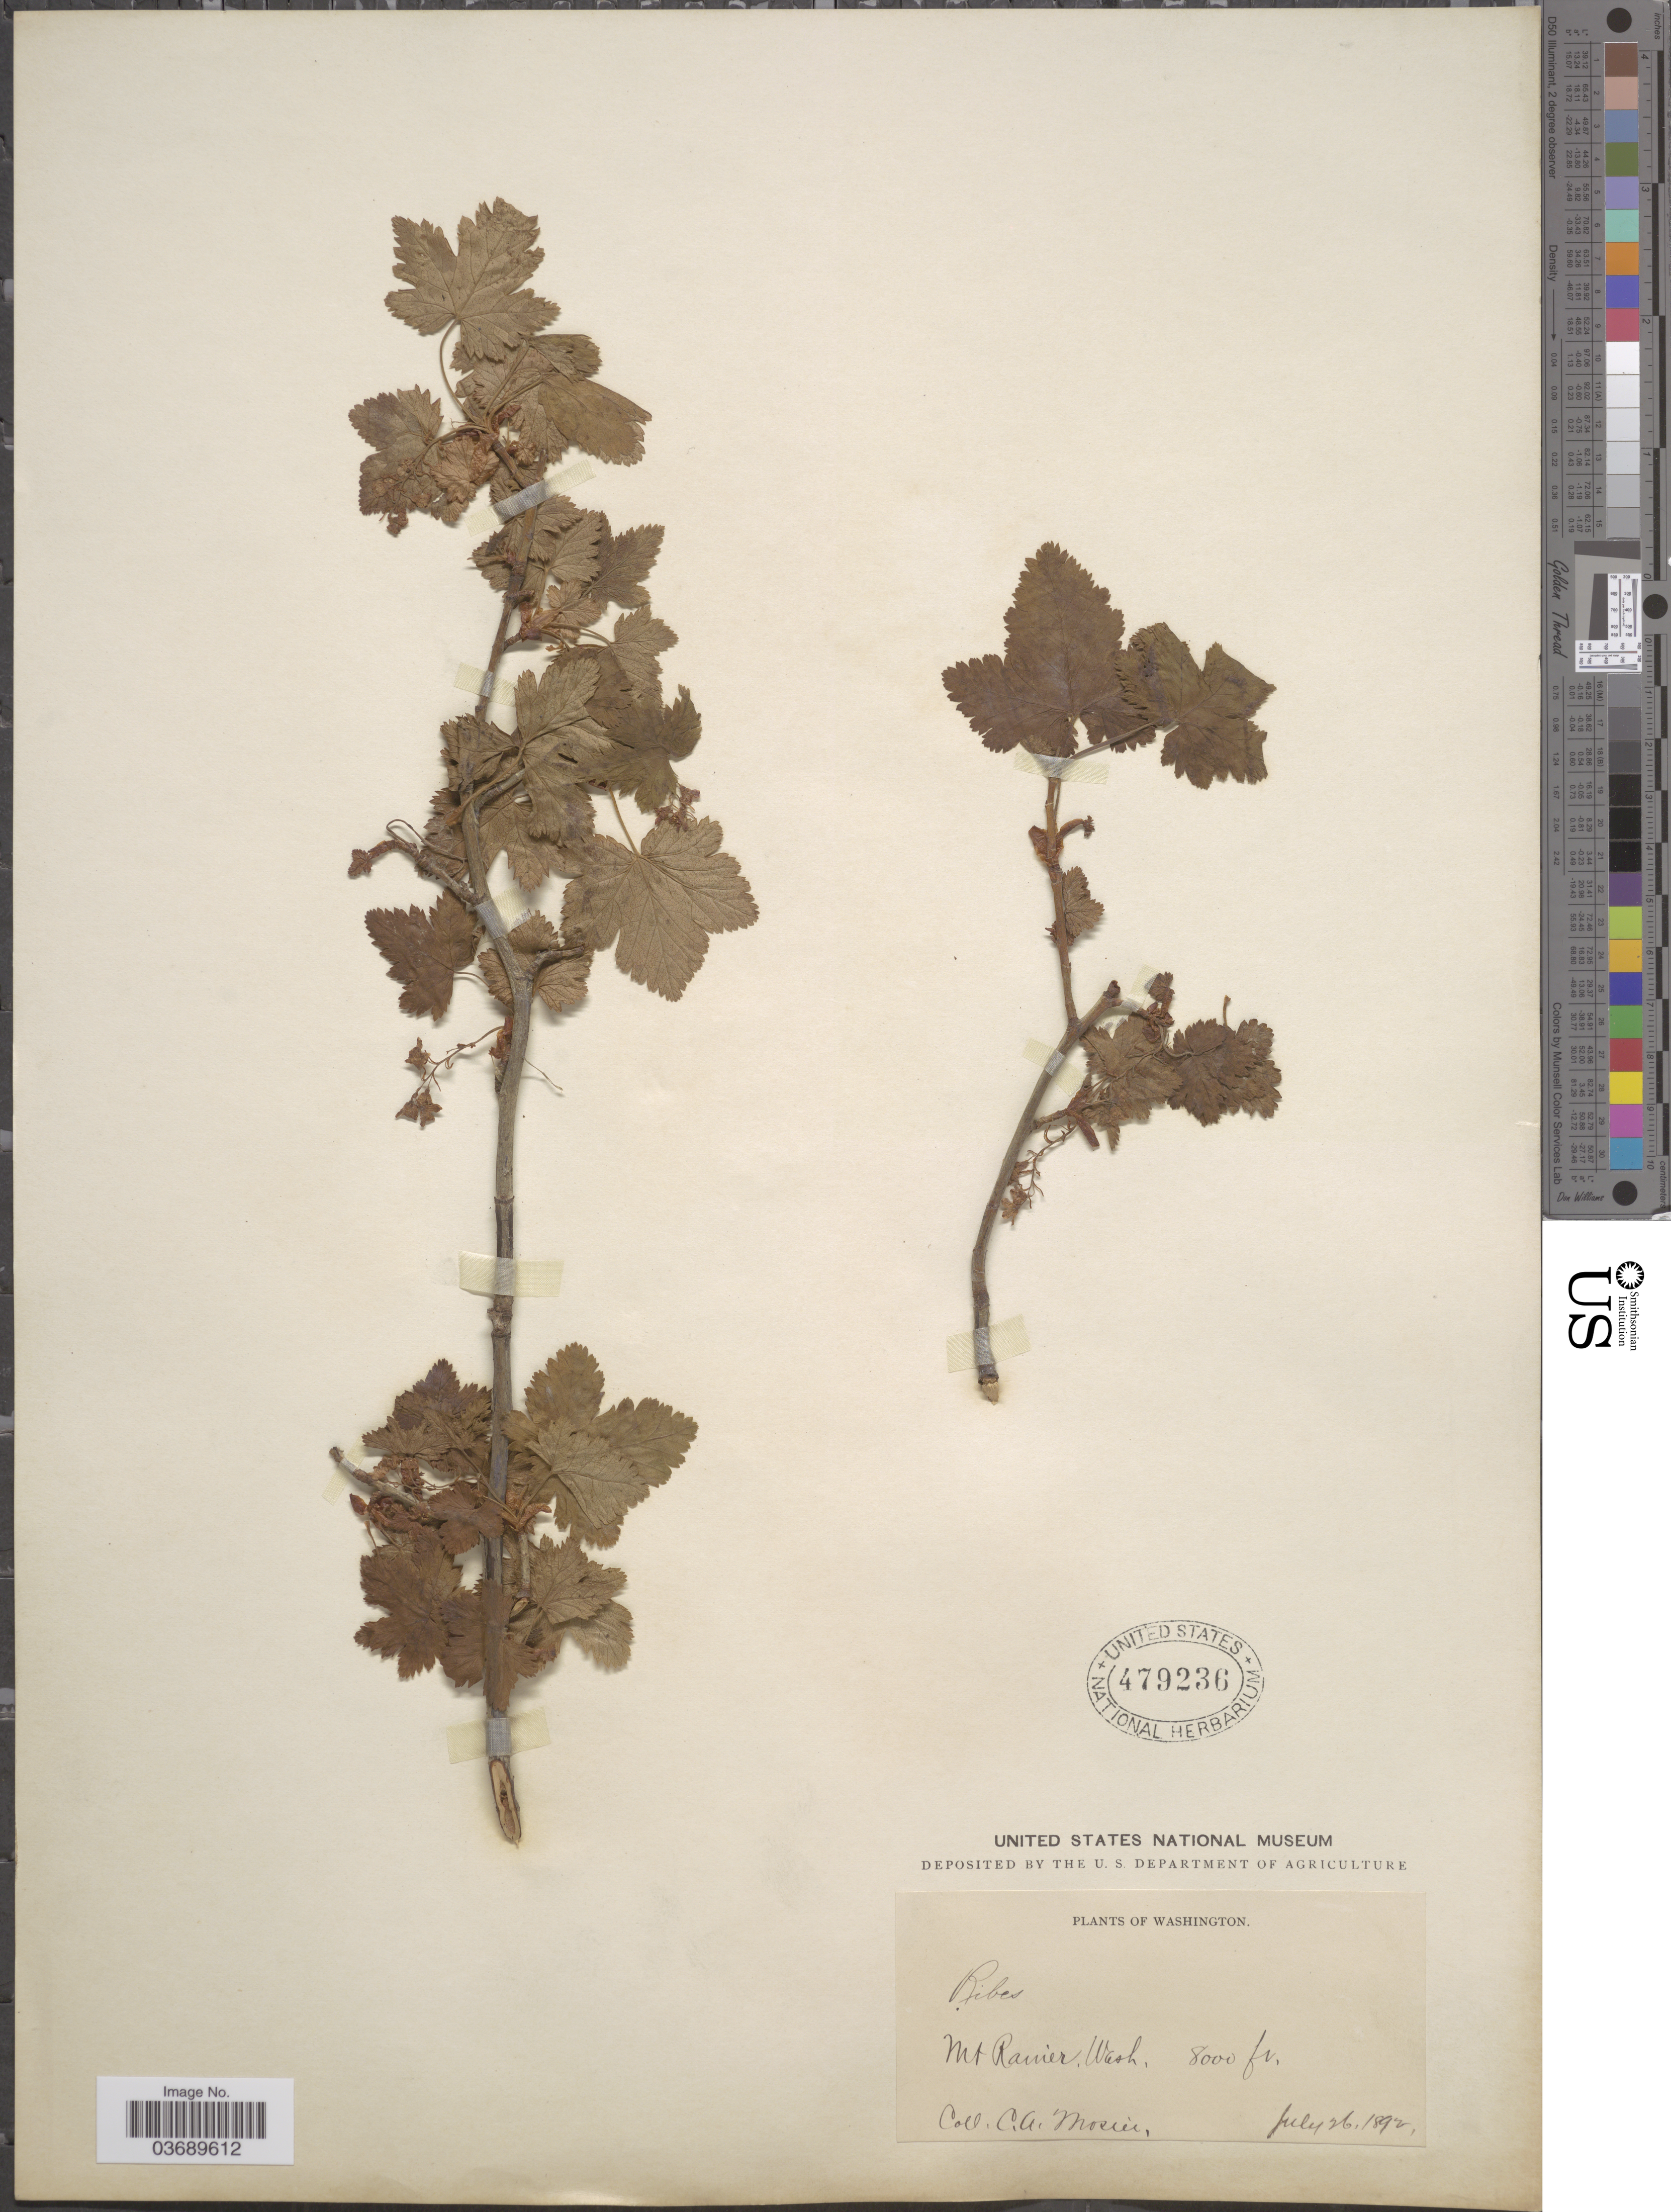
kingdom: Plantae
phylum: Tracheophyta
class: Magnoliopsida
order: Saxifragales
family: Grossulariaceae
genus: Ribes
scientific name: Ribes sp.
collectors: C. A. Mosier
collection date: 1892-07-26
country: United States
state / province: Washington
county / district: Pierce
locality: Mt Rainier.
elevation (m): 2438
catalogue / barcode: US 479236